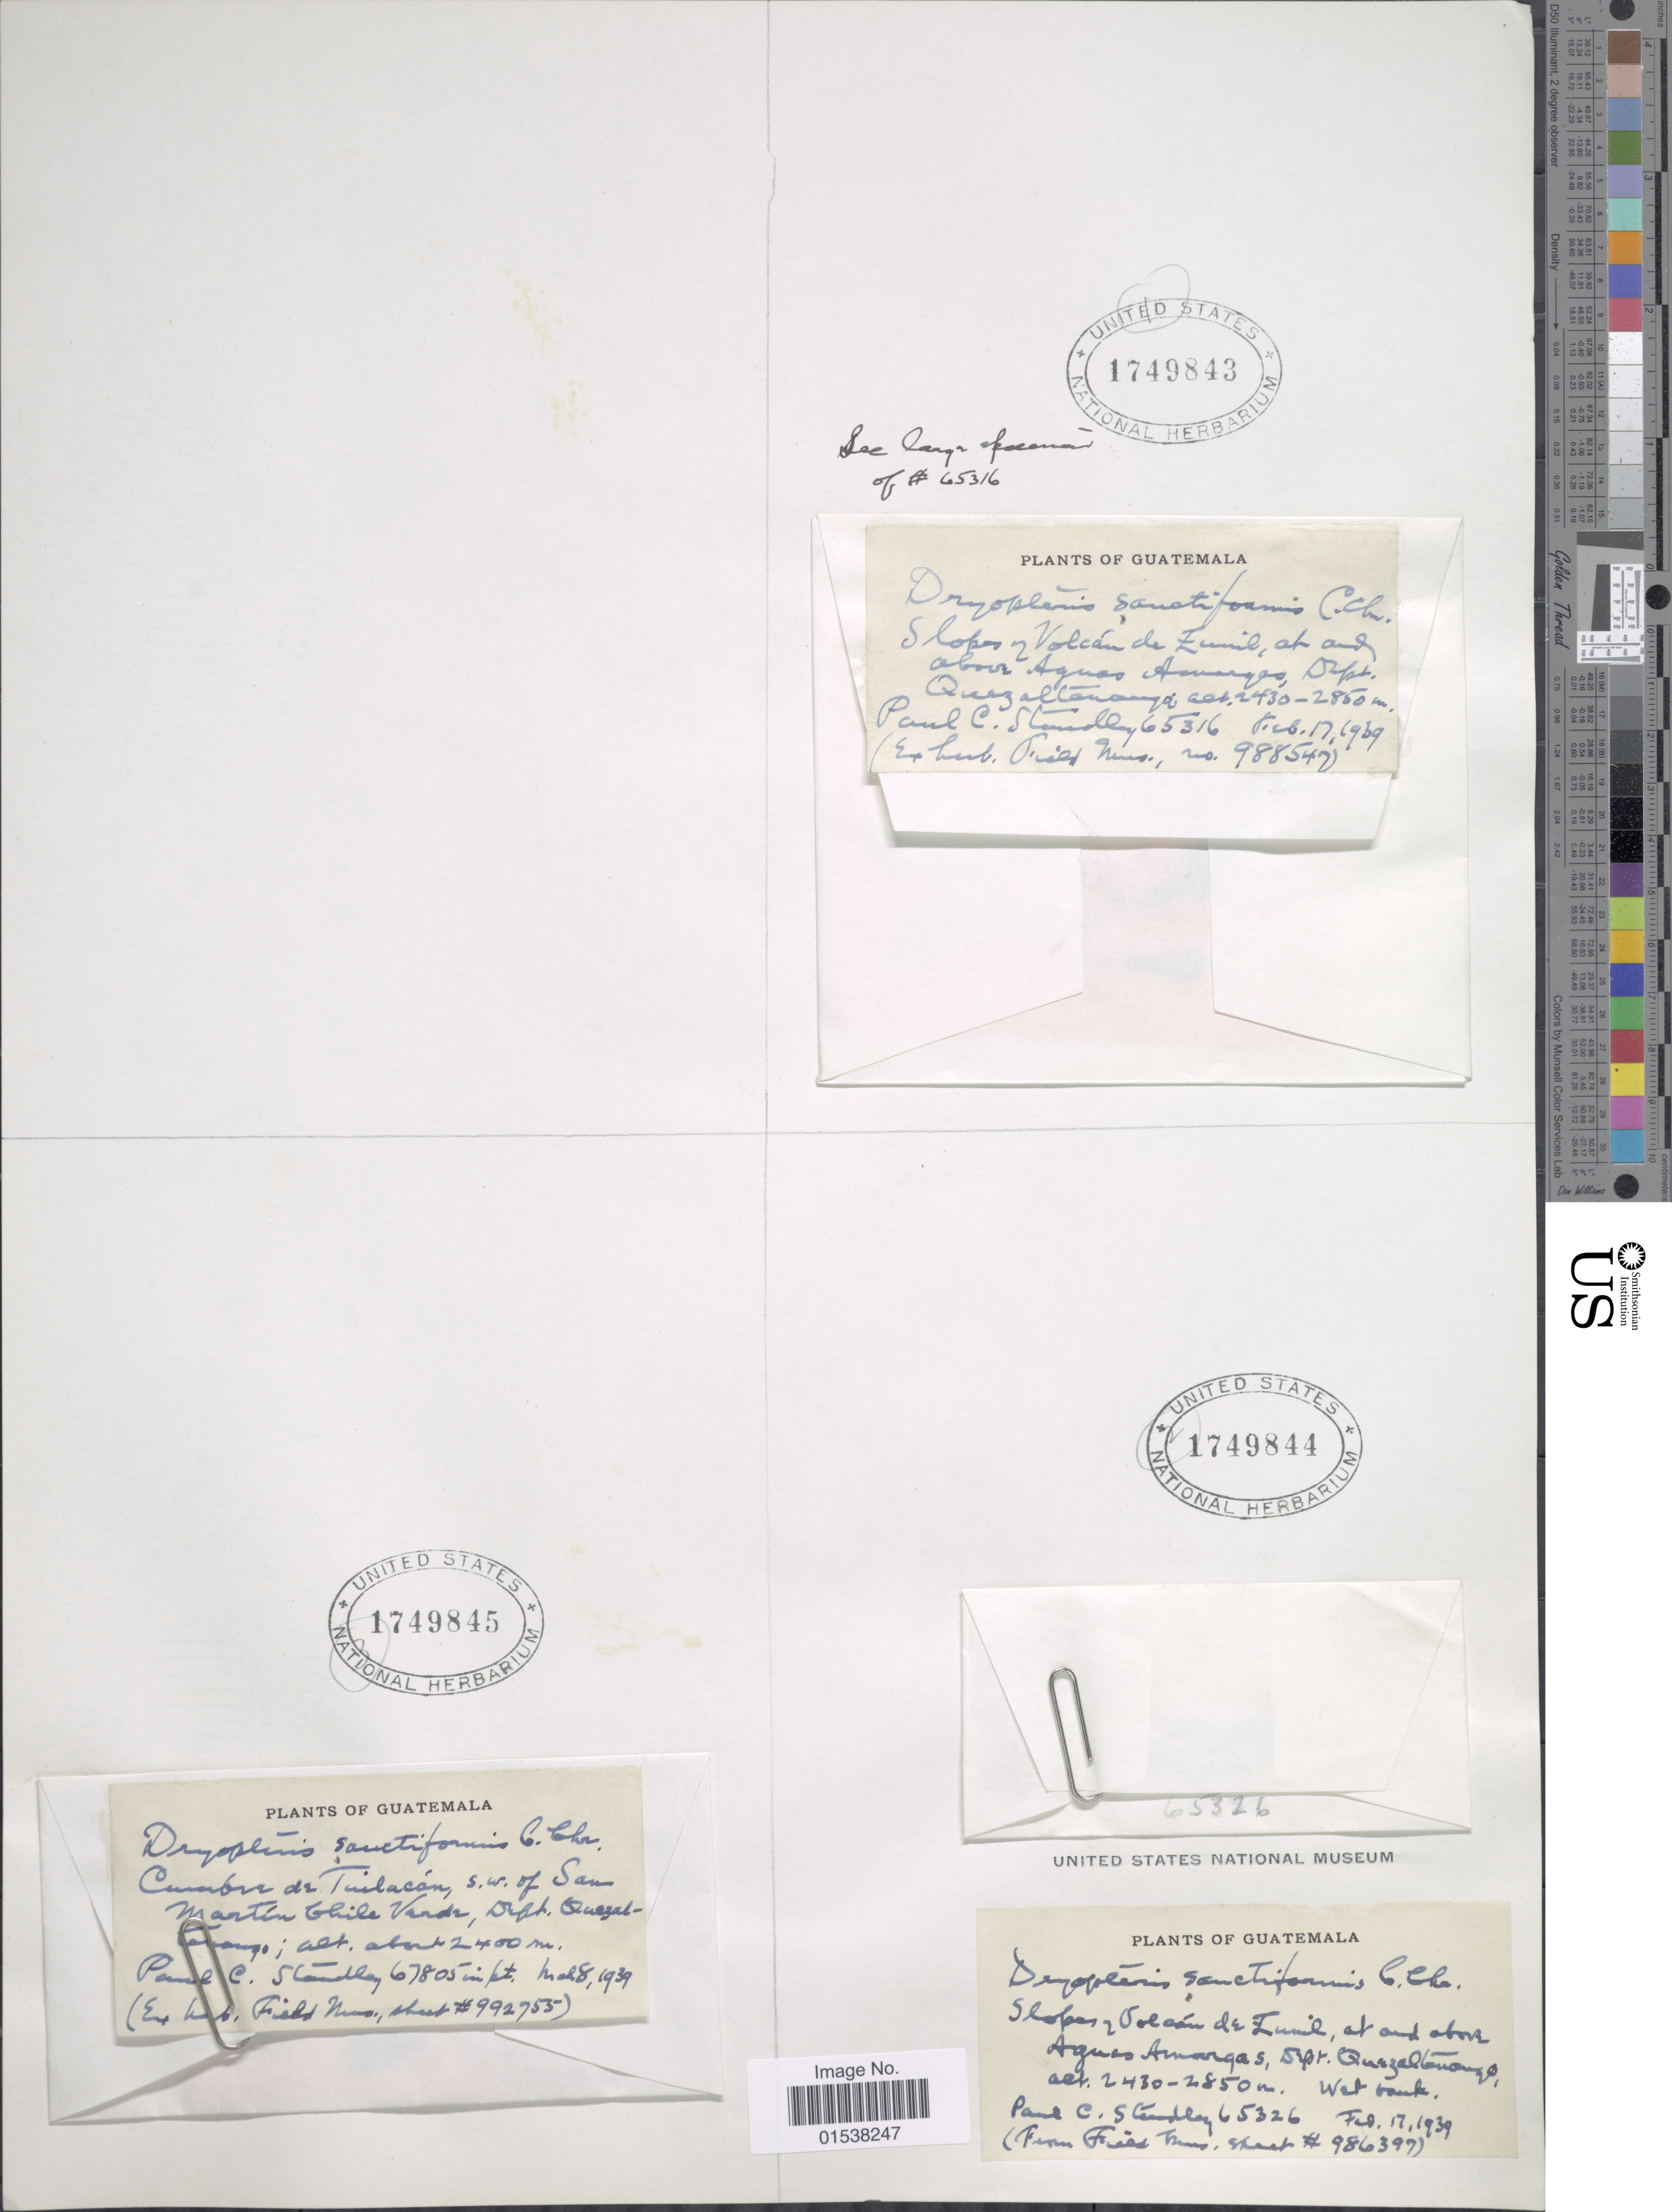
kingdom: Plantae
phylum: Tracheophyta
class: Polypodiopsida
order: Polypodiales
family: Thelypteridaceae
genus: Amauropelta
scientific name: Amauropelta cinerea (Sodiro) comb. nov., ined. 2015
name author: (Sodiro)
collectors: P. C. Standley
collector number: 67805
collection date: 1939-03-08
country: Guatemala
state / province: Quetzaltenango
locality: Canon at Tuilacan, s.w. of San Martin Chile Verde, dept. Quezaltenango.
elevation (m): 2400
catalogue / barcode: US 1749845-2